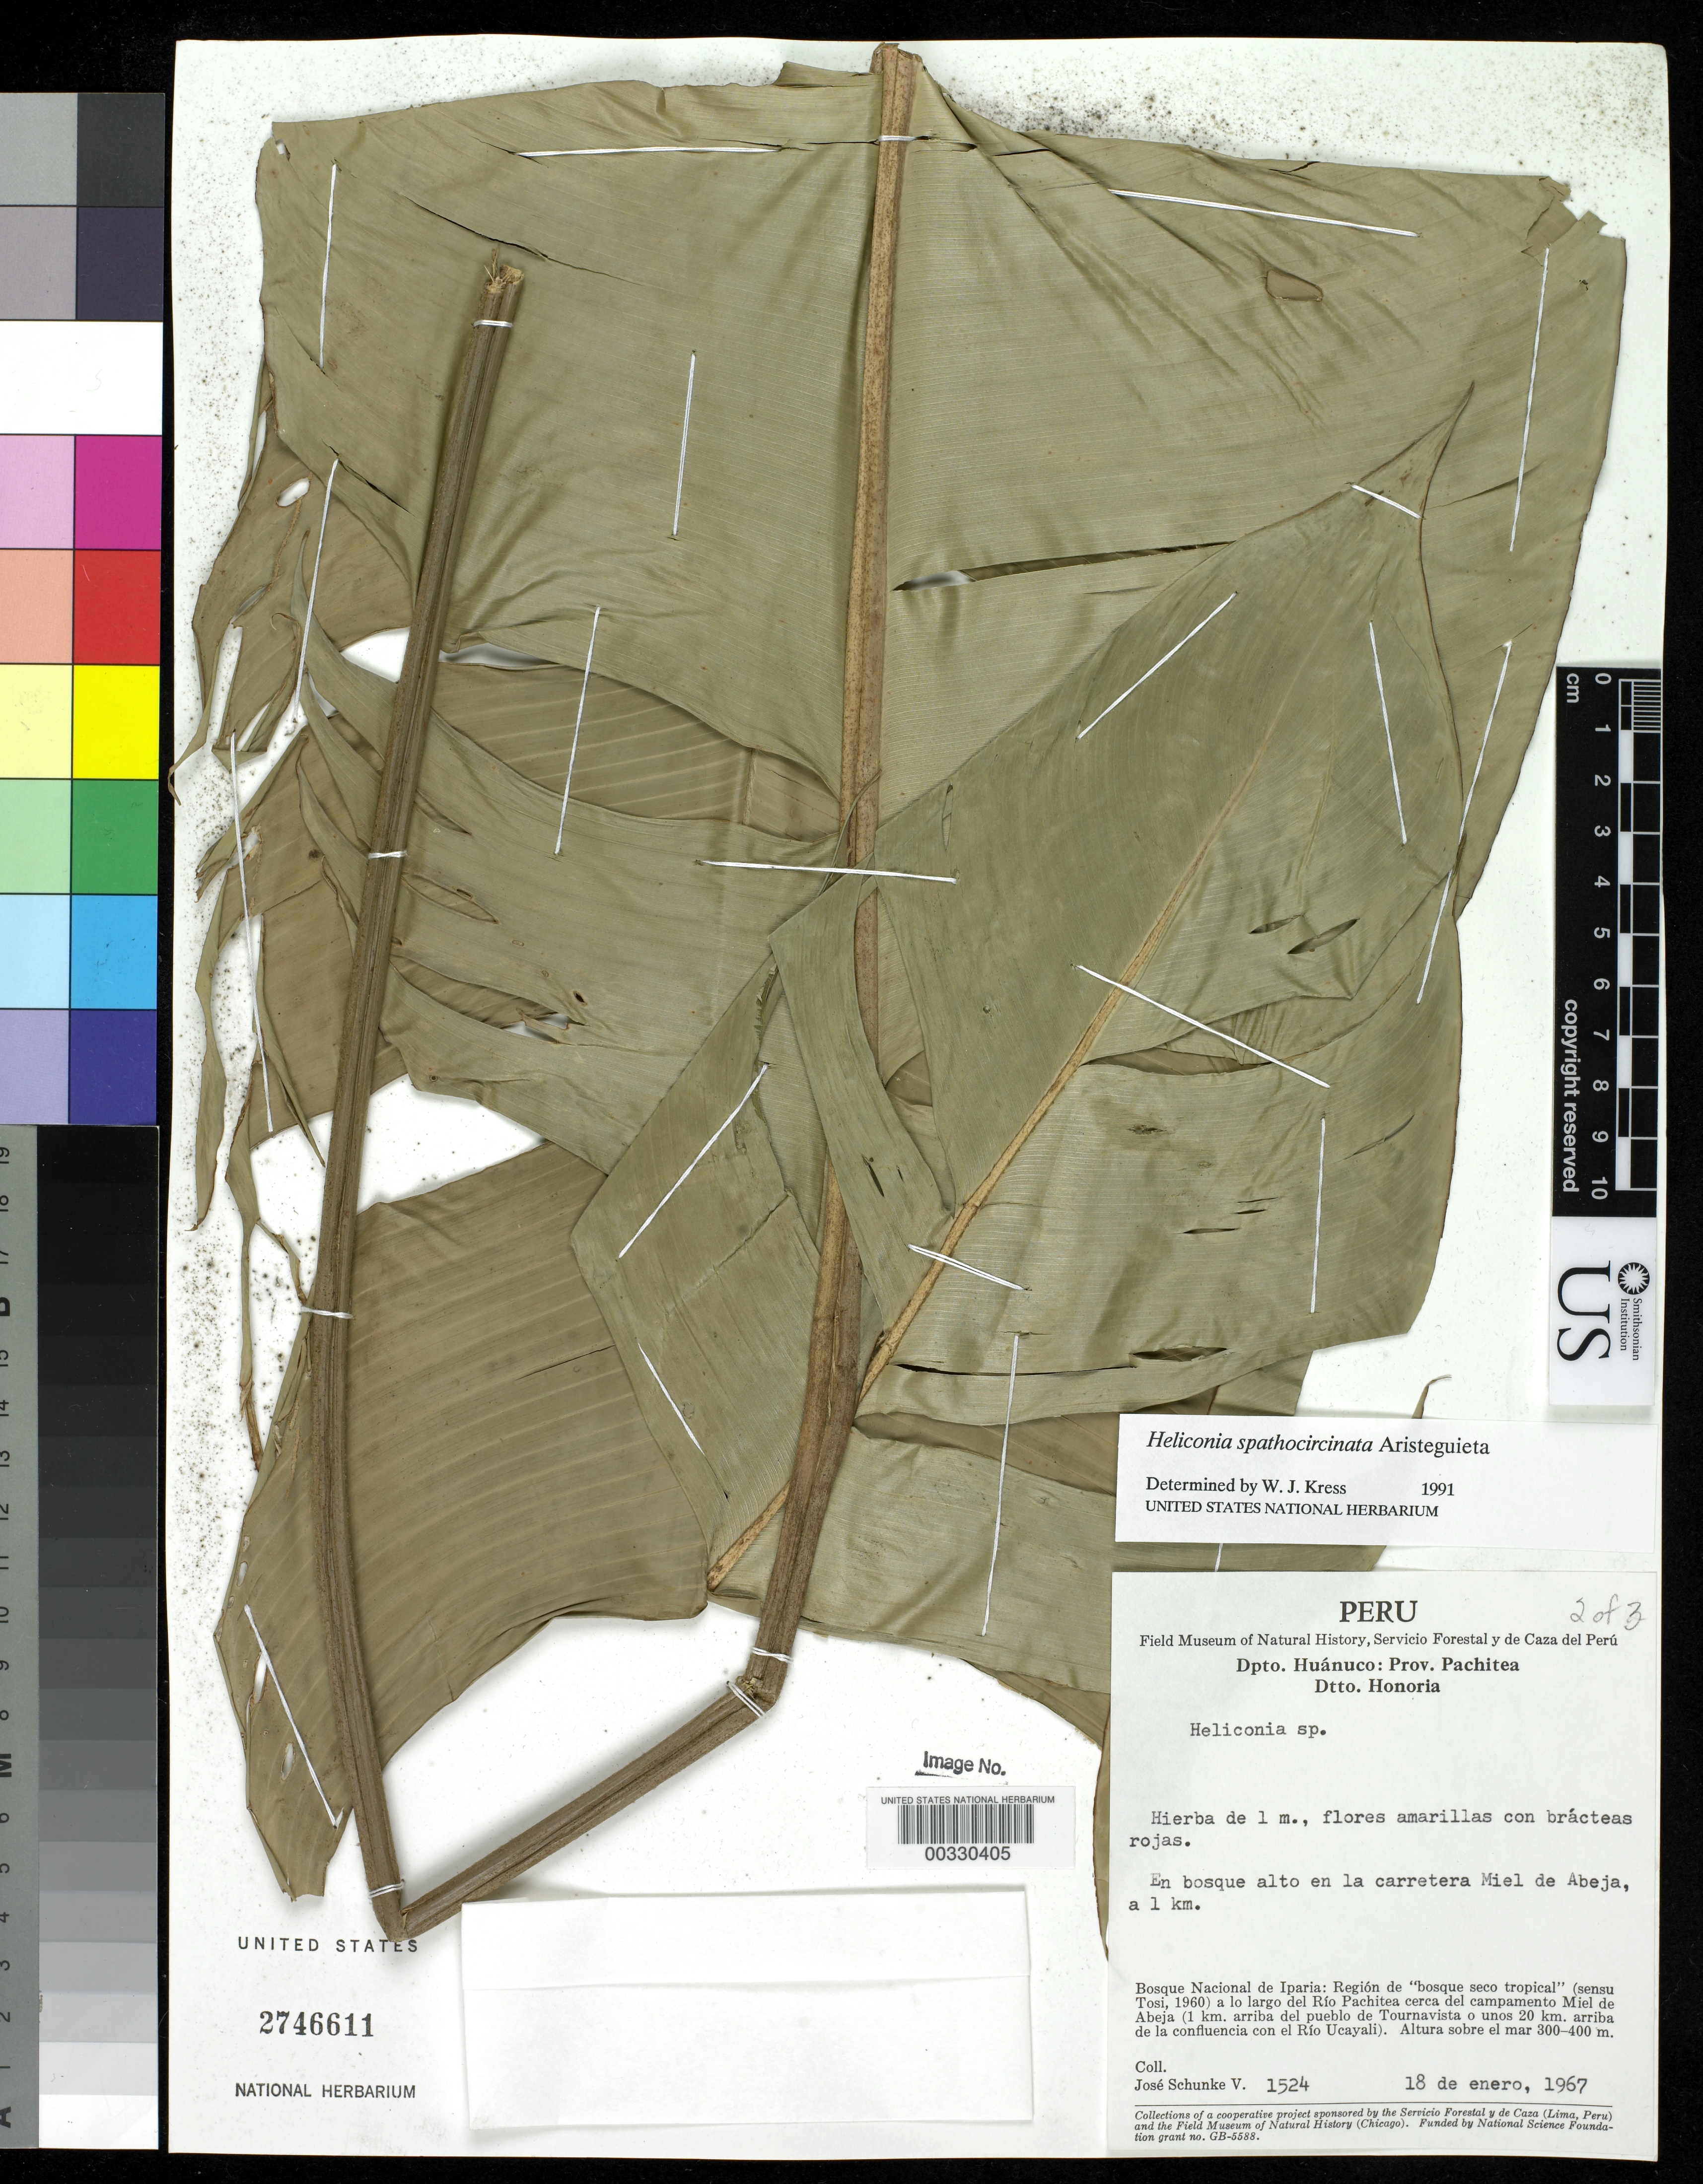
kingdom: Plantae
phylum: Tracheophyta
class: Liliopsida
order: Zingiberales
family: Heliconiaceae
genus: Heliconia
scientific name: Heliconia spathocircinata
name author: Aristeg.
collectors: J. Schunke Vigo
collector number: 1524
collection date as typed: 18 Jan 1967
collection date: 1967-01-18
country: Peru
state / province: Huánuco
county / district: Pachitea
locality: Dtto. Honoria, on highway Miel from Abeja to 1 km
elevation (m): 300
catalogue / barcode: US 2746611